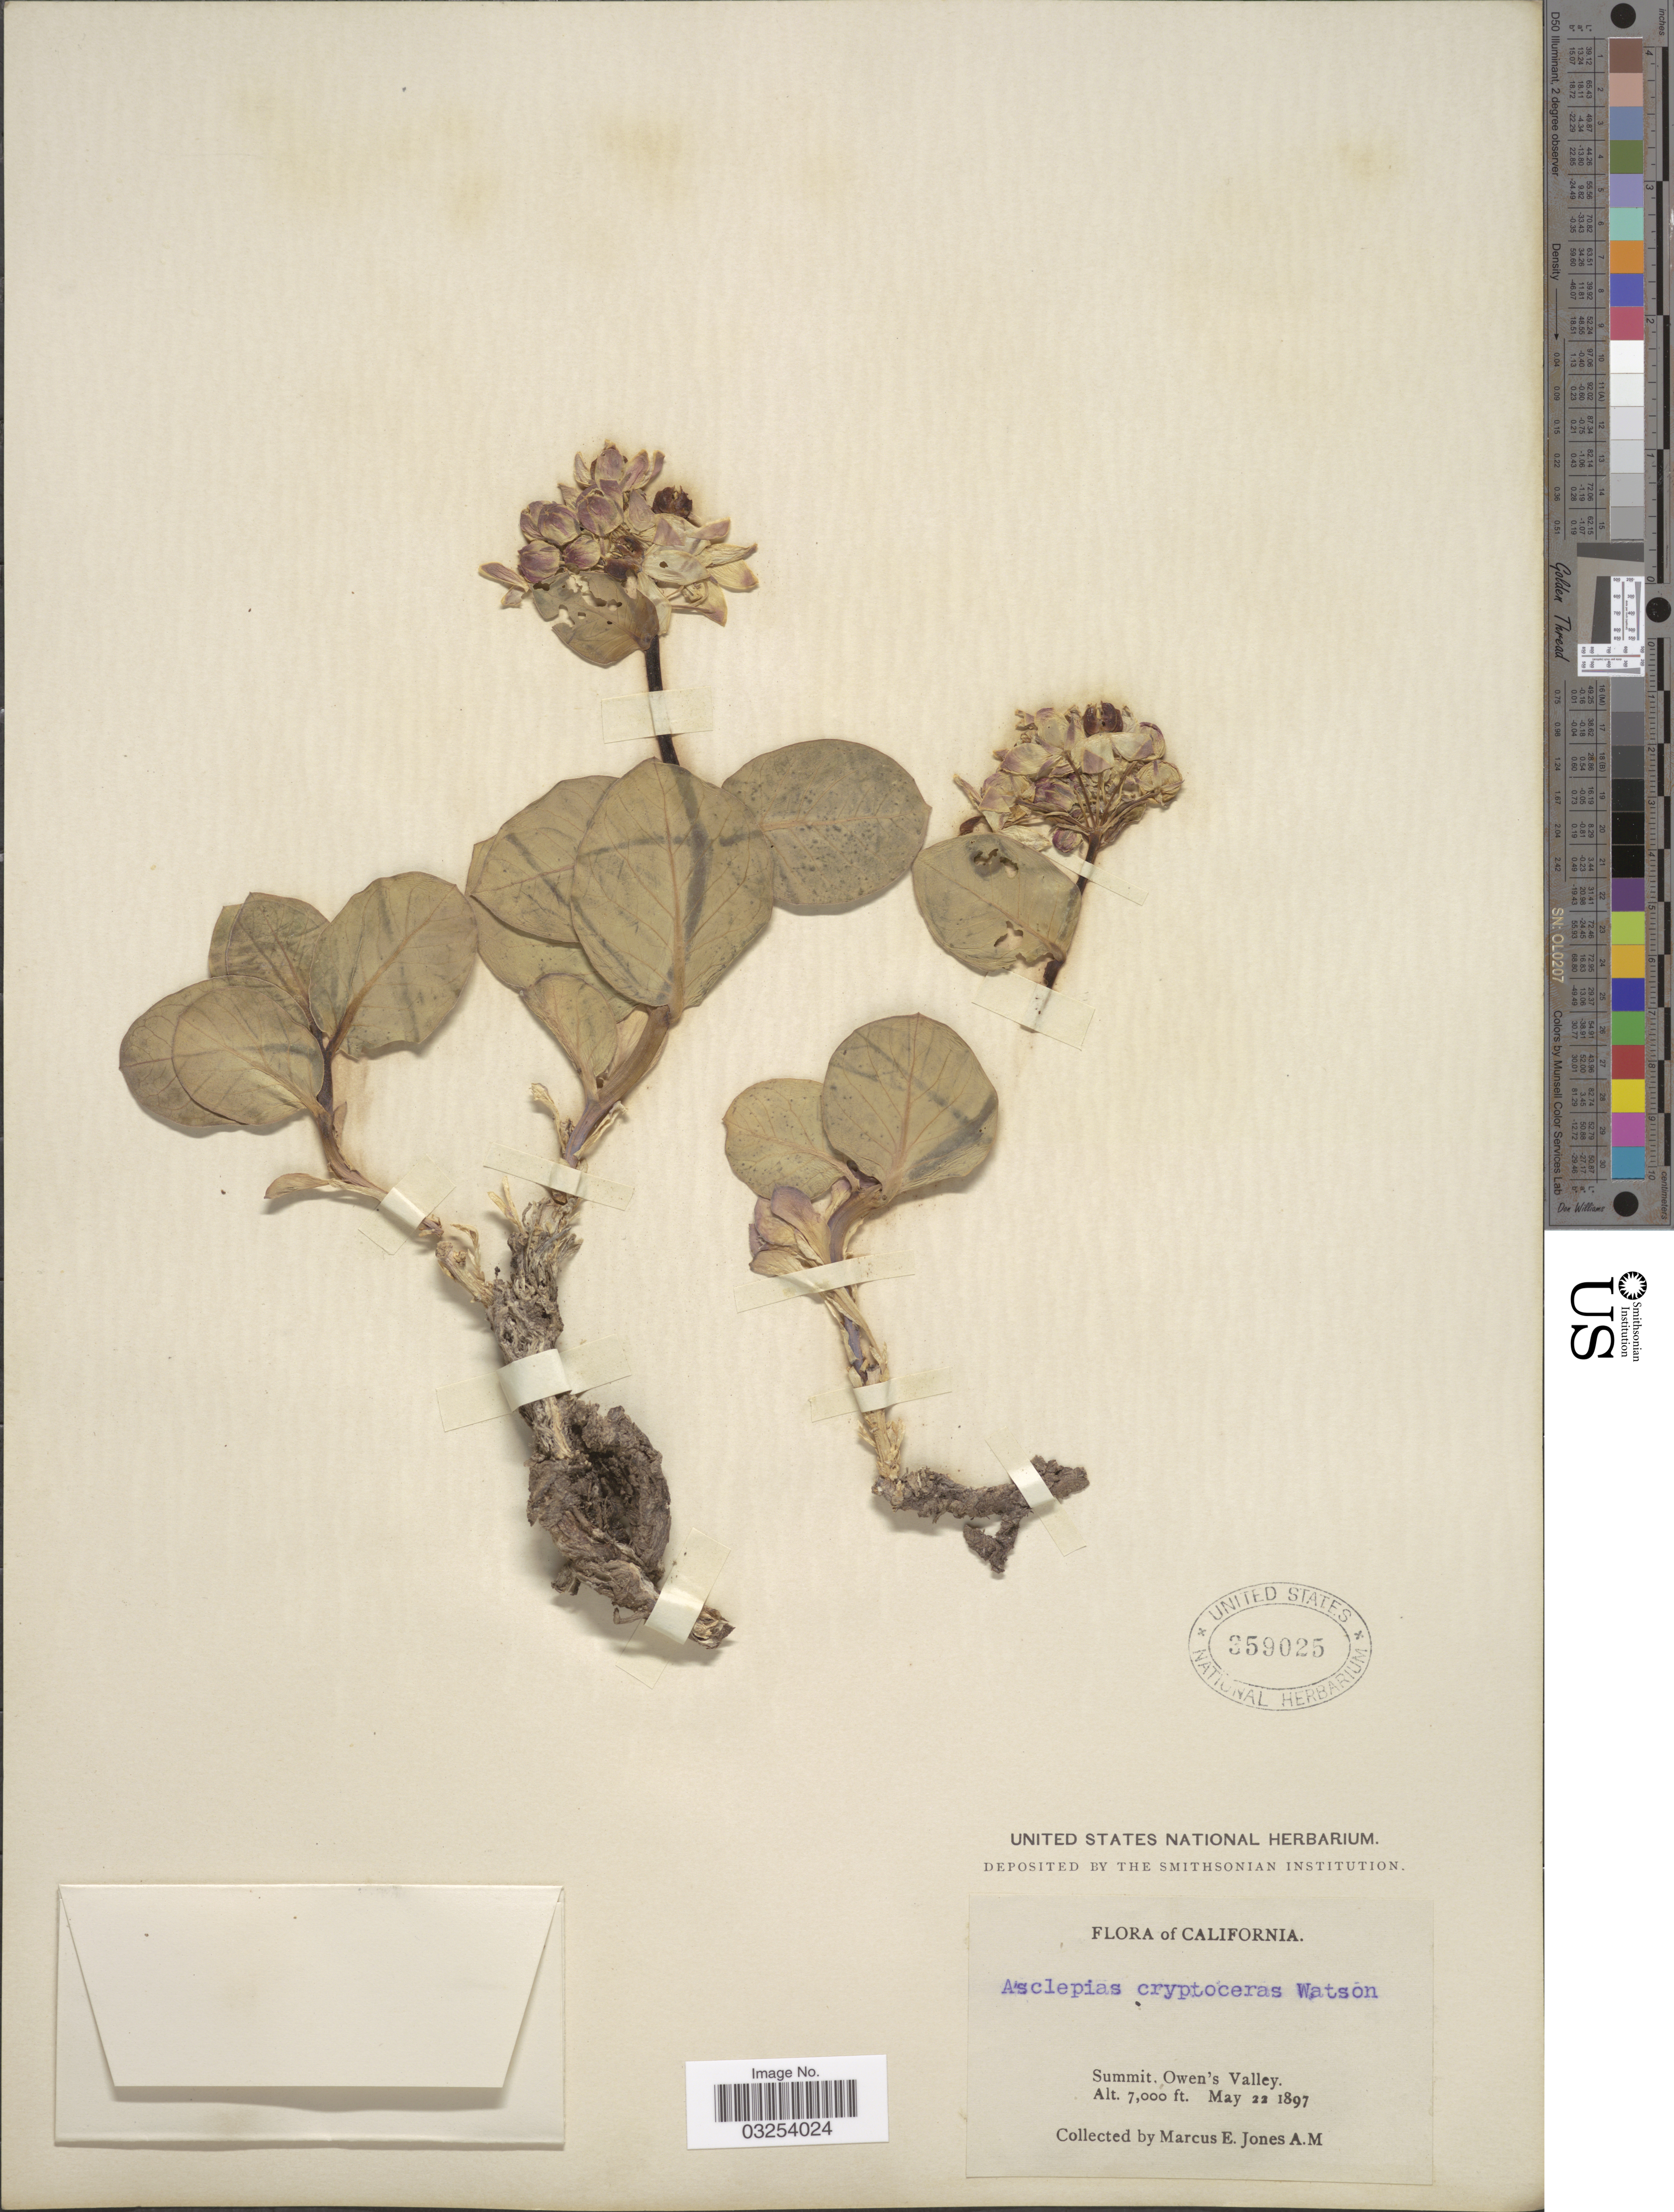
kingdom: Plantae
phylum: Tracheophyta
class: Magnoliopsida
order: Gentianales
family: Apocynaceae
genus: Asclepias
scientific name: Asclepias cryptoceras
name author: S. Watson in C. King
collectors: M. E. Jones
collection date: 1897-05-22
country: United States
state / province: California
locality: Summit, Owen's Valley.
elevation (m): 2134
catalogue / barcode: US 359025